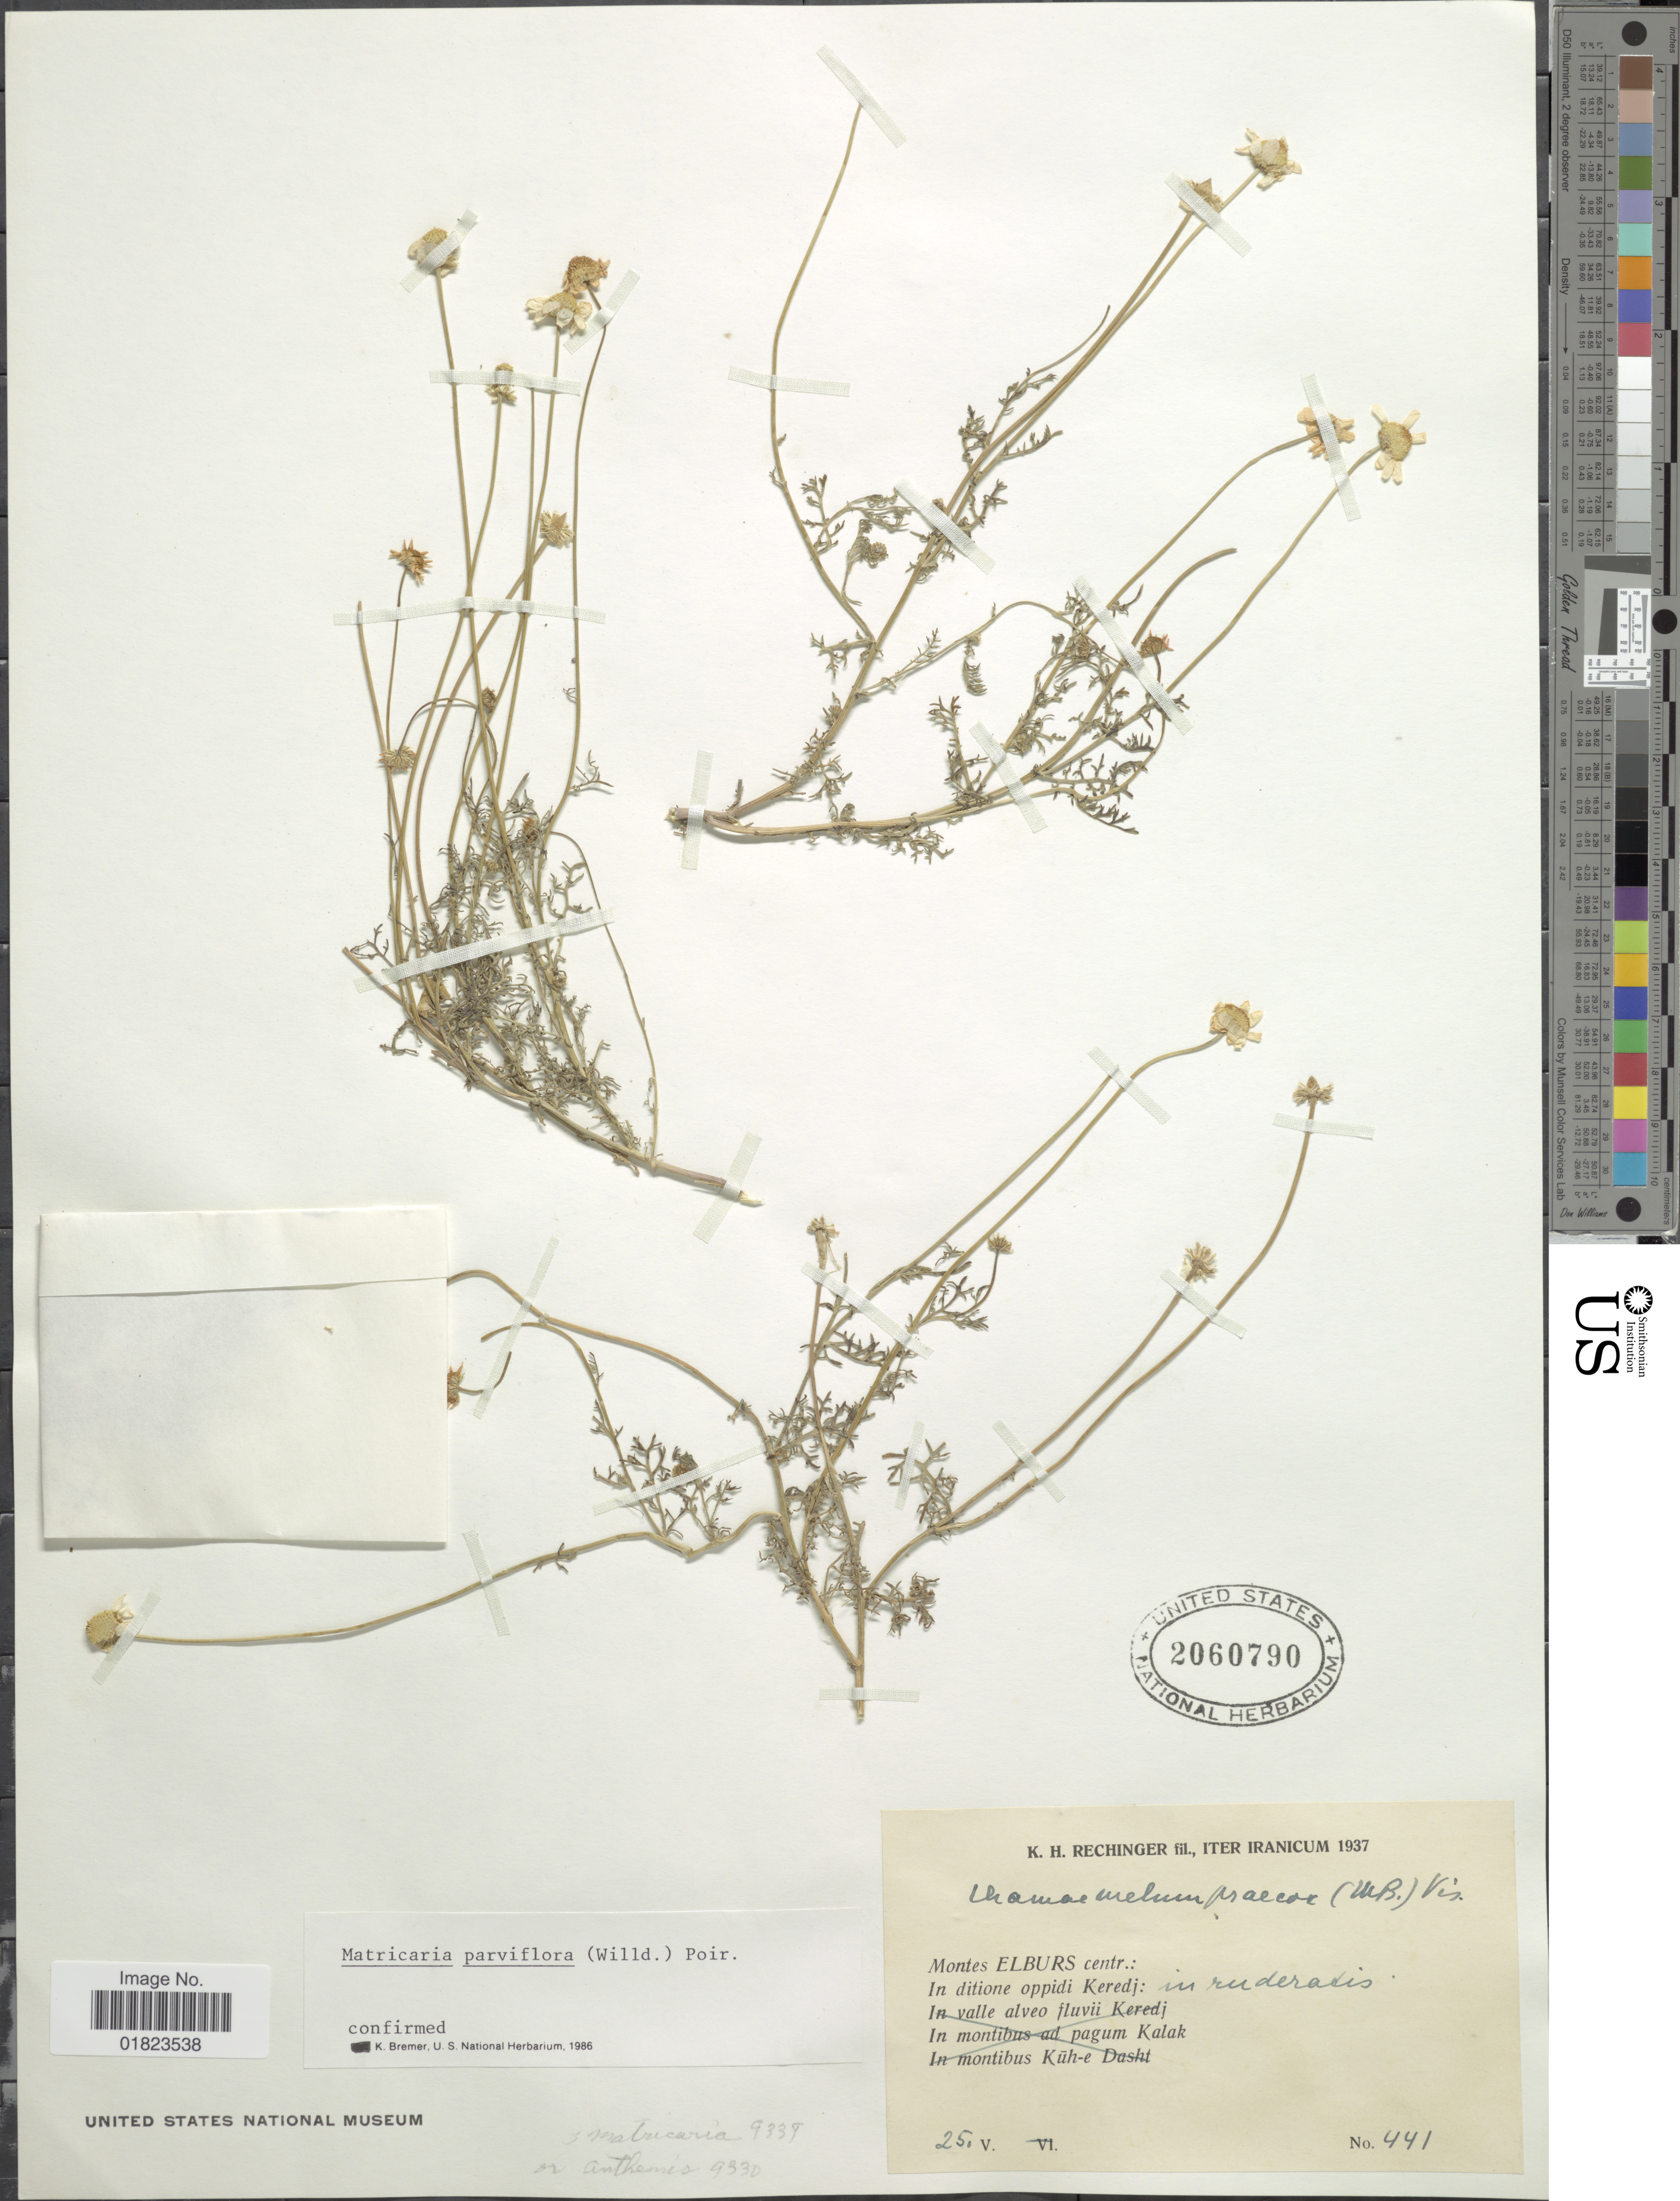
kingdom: Plantae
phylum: Tracheophyta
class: Magnoliopsida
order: Asterales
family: Asteraceae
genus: Tripleurospermum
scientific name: Tripleurospermum parviflorum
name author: (Willd.) Pobed.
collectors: K. H. Rechinger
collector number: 441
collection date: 1937-05-25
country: Iran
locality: Montes Elburs centr..; In ditione oppidi Kredej.: in ruderatis.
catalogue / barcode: US 2060790